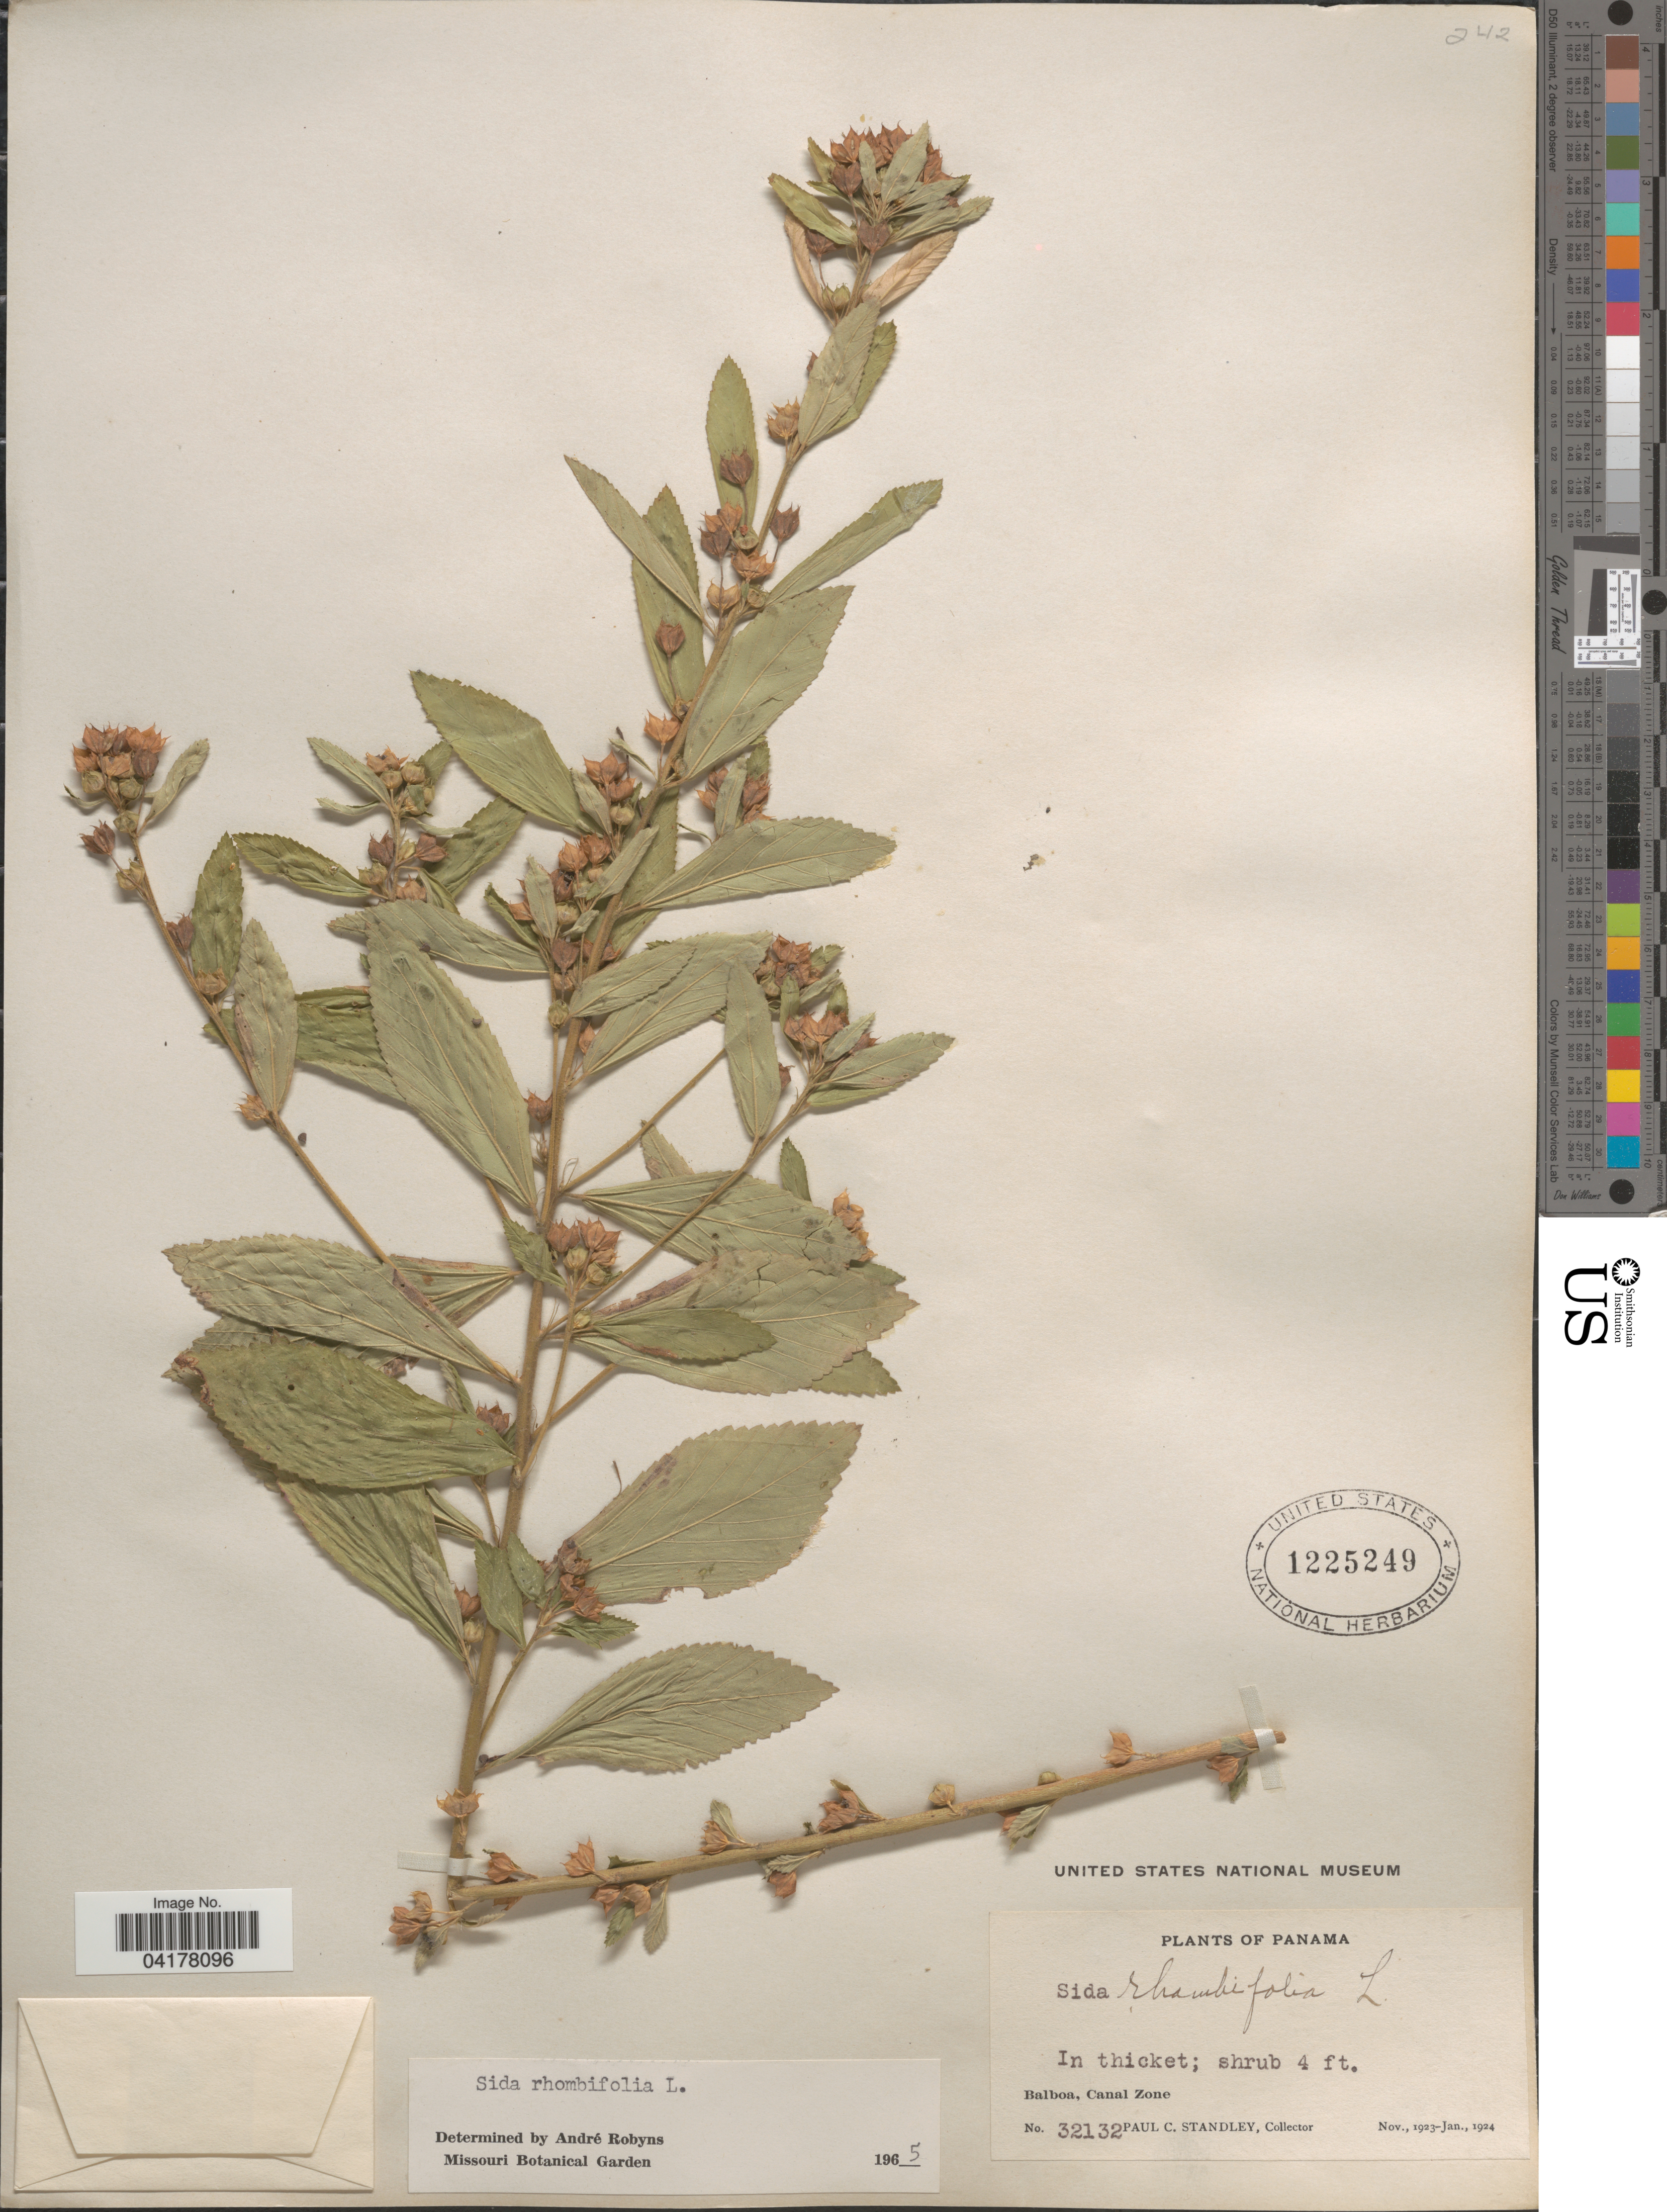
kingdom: Plantae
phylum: Tracheophyta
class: Magnoliopsida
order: Malvales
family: Malvaceae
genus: Sida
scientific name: Sida rhombifolia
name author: L.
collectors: P. C. Standley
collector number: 32132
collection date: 1923-11/1924-01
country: Panama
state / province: Colón / Panamá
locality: Balboa, Canal Zone.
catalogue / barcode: US 1225249